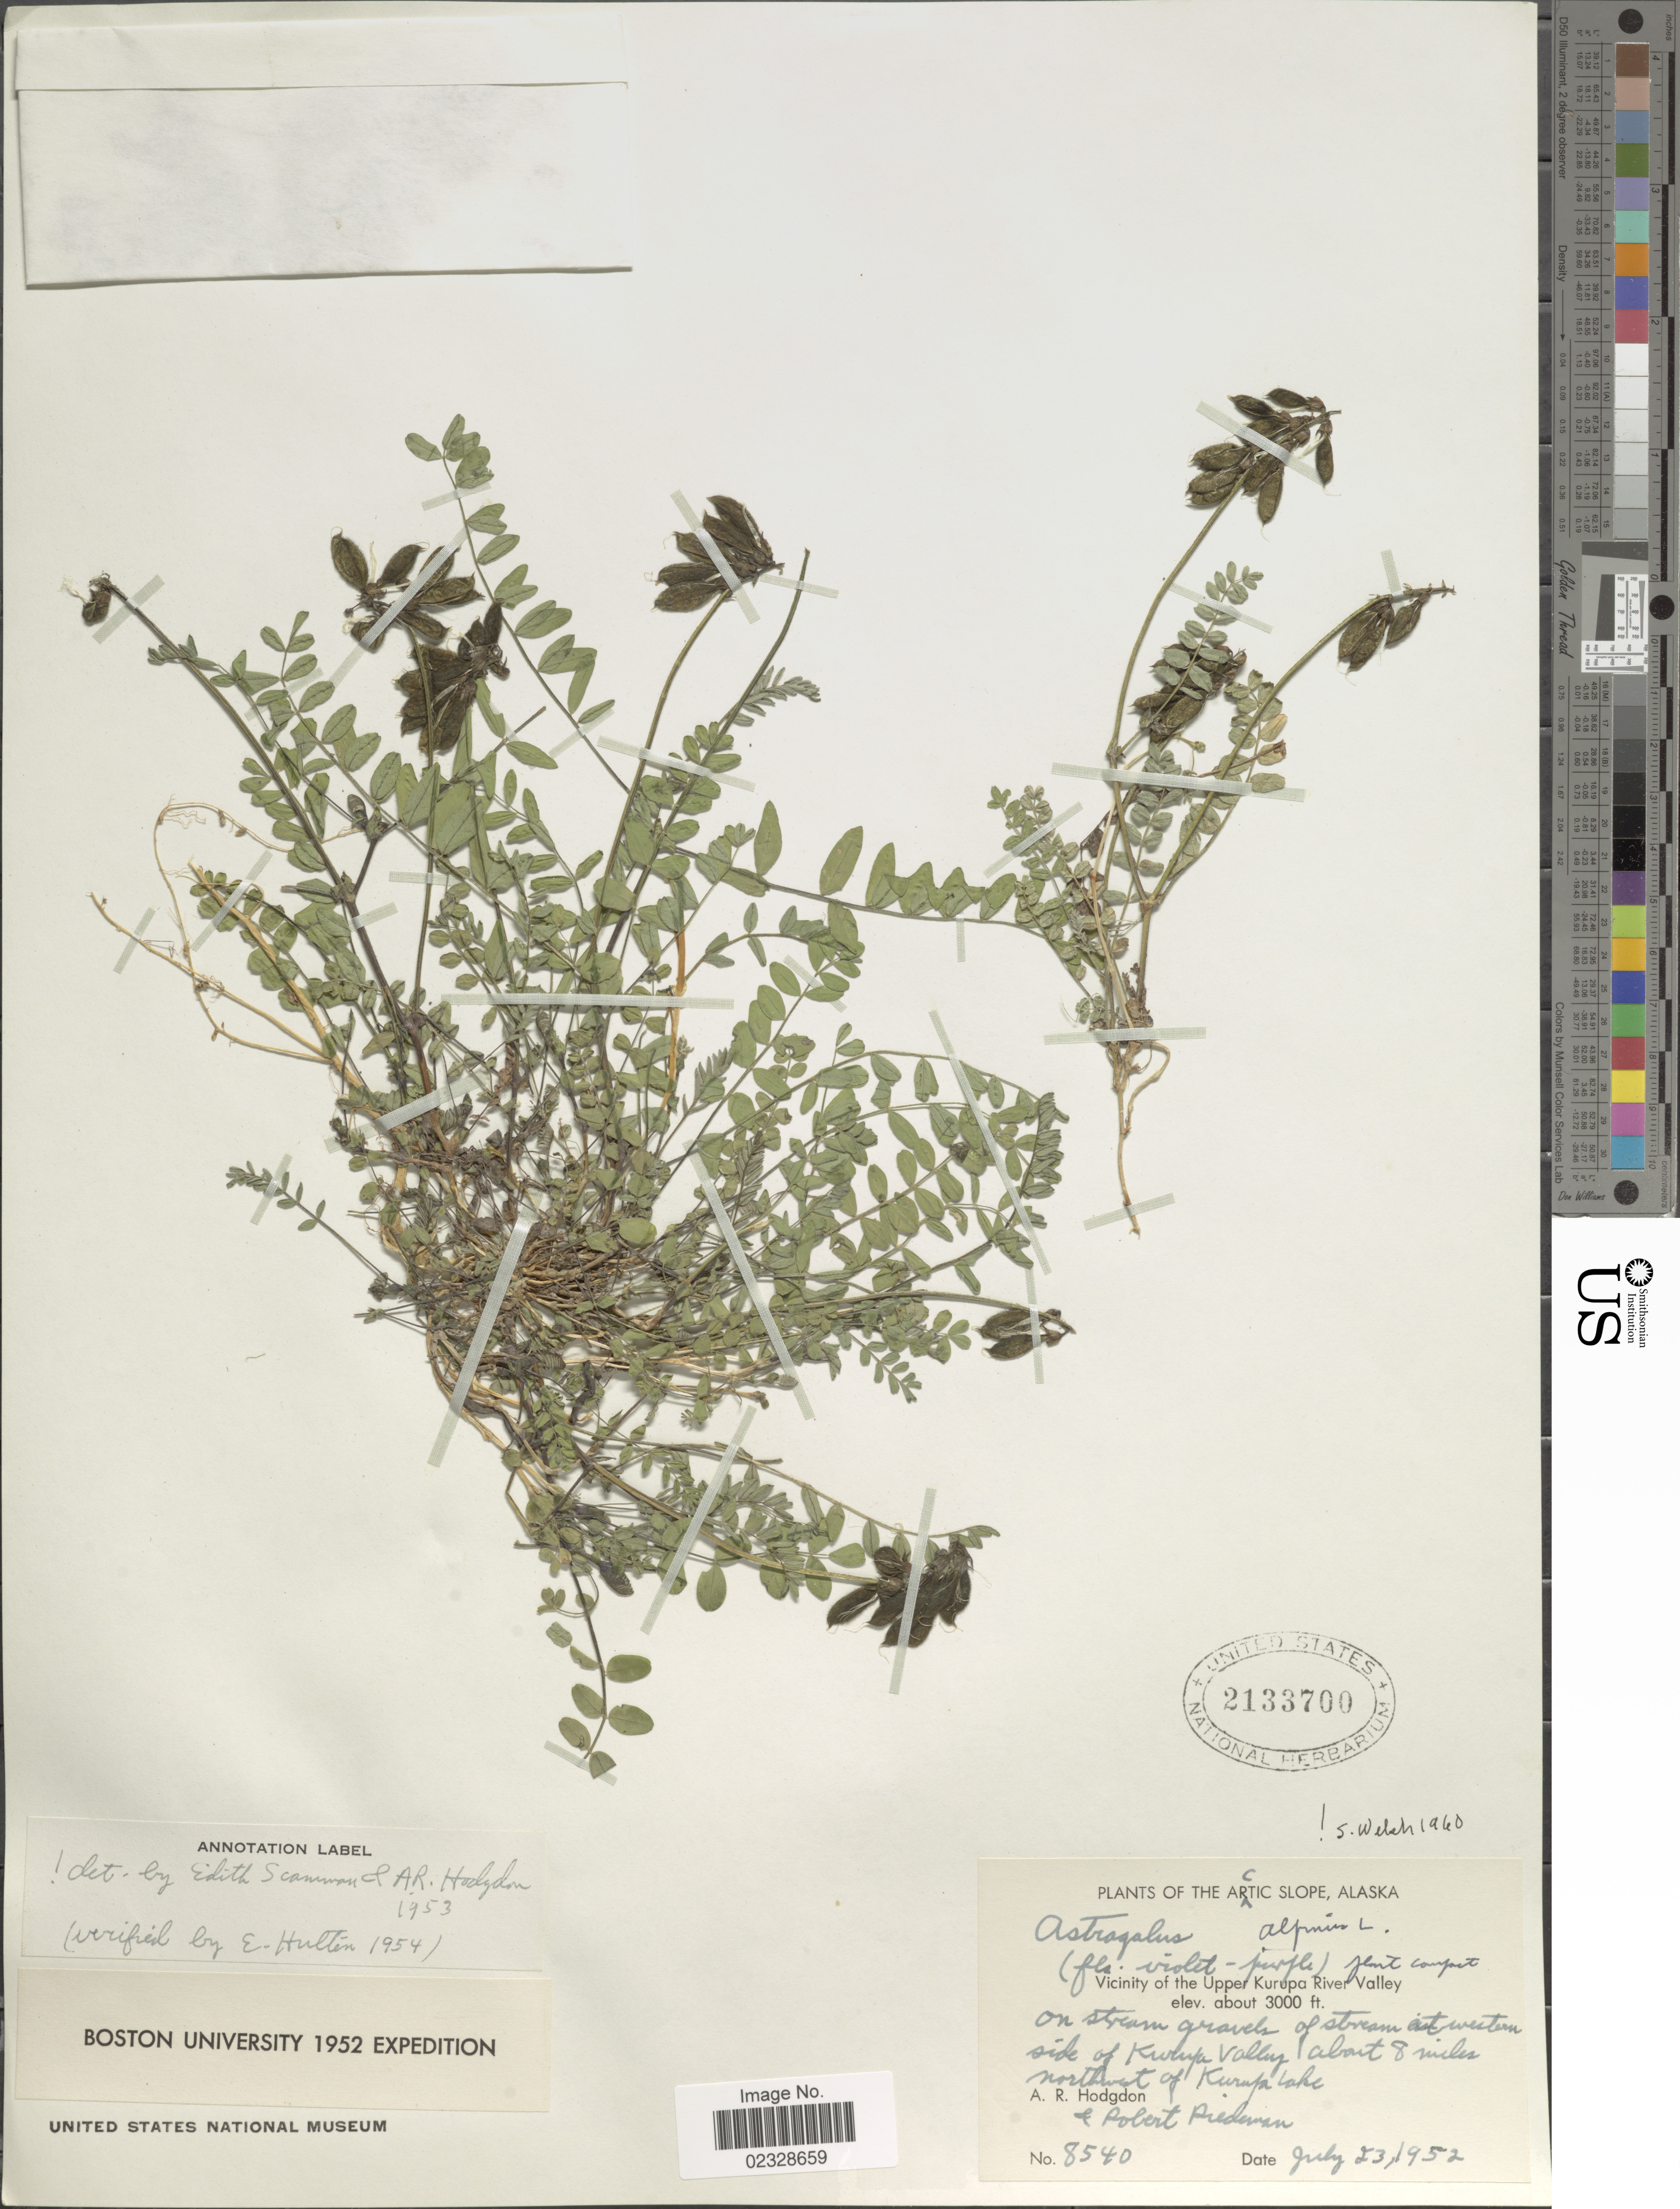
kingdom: Plantae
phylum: Tracheophyta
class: Magnoliopsida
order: Fabales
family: Fabaceae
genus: Astragalus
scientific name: Astragalus alpinus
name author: L.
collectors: A. R. Hodgdon & R. Riedeman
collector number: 8540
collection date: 1952-07-23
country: United States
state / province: Alaska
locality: Arctic Slope, Vicinity of the Upper Kurupa River Valley, western side of Kurupa Valley about 8 miles northwest of Kurupa Lake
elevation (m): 914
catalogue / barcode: US 2133700